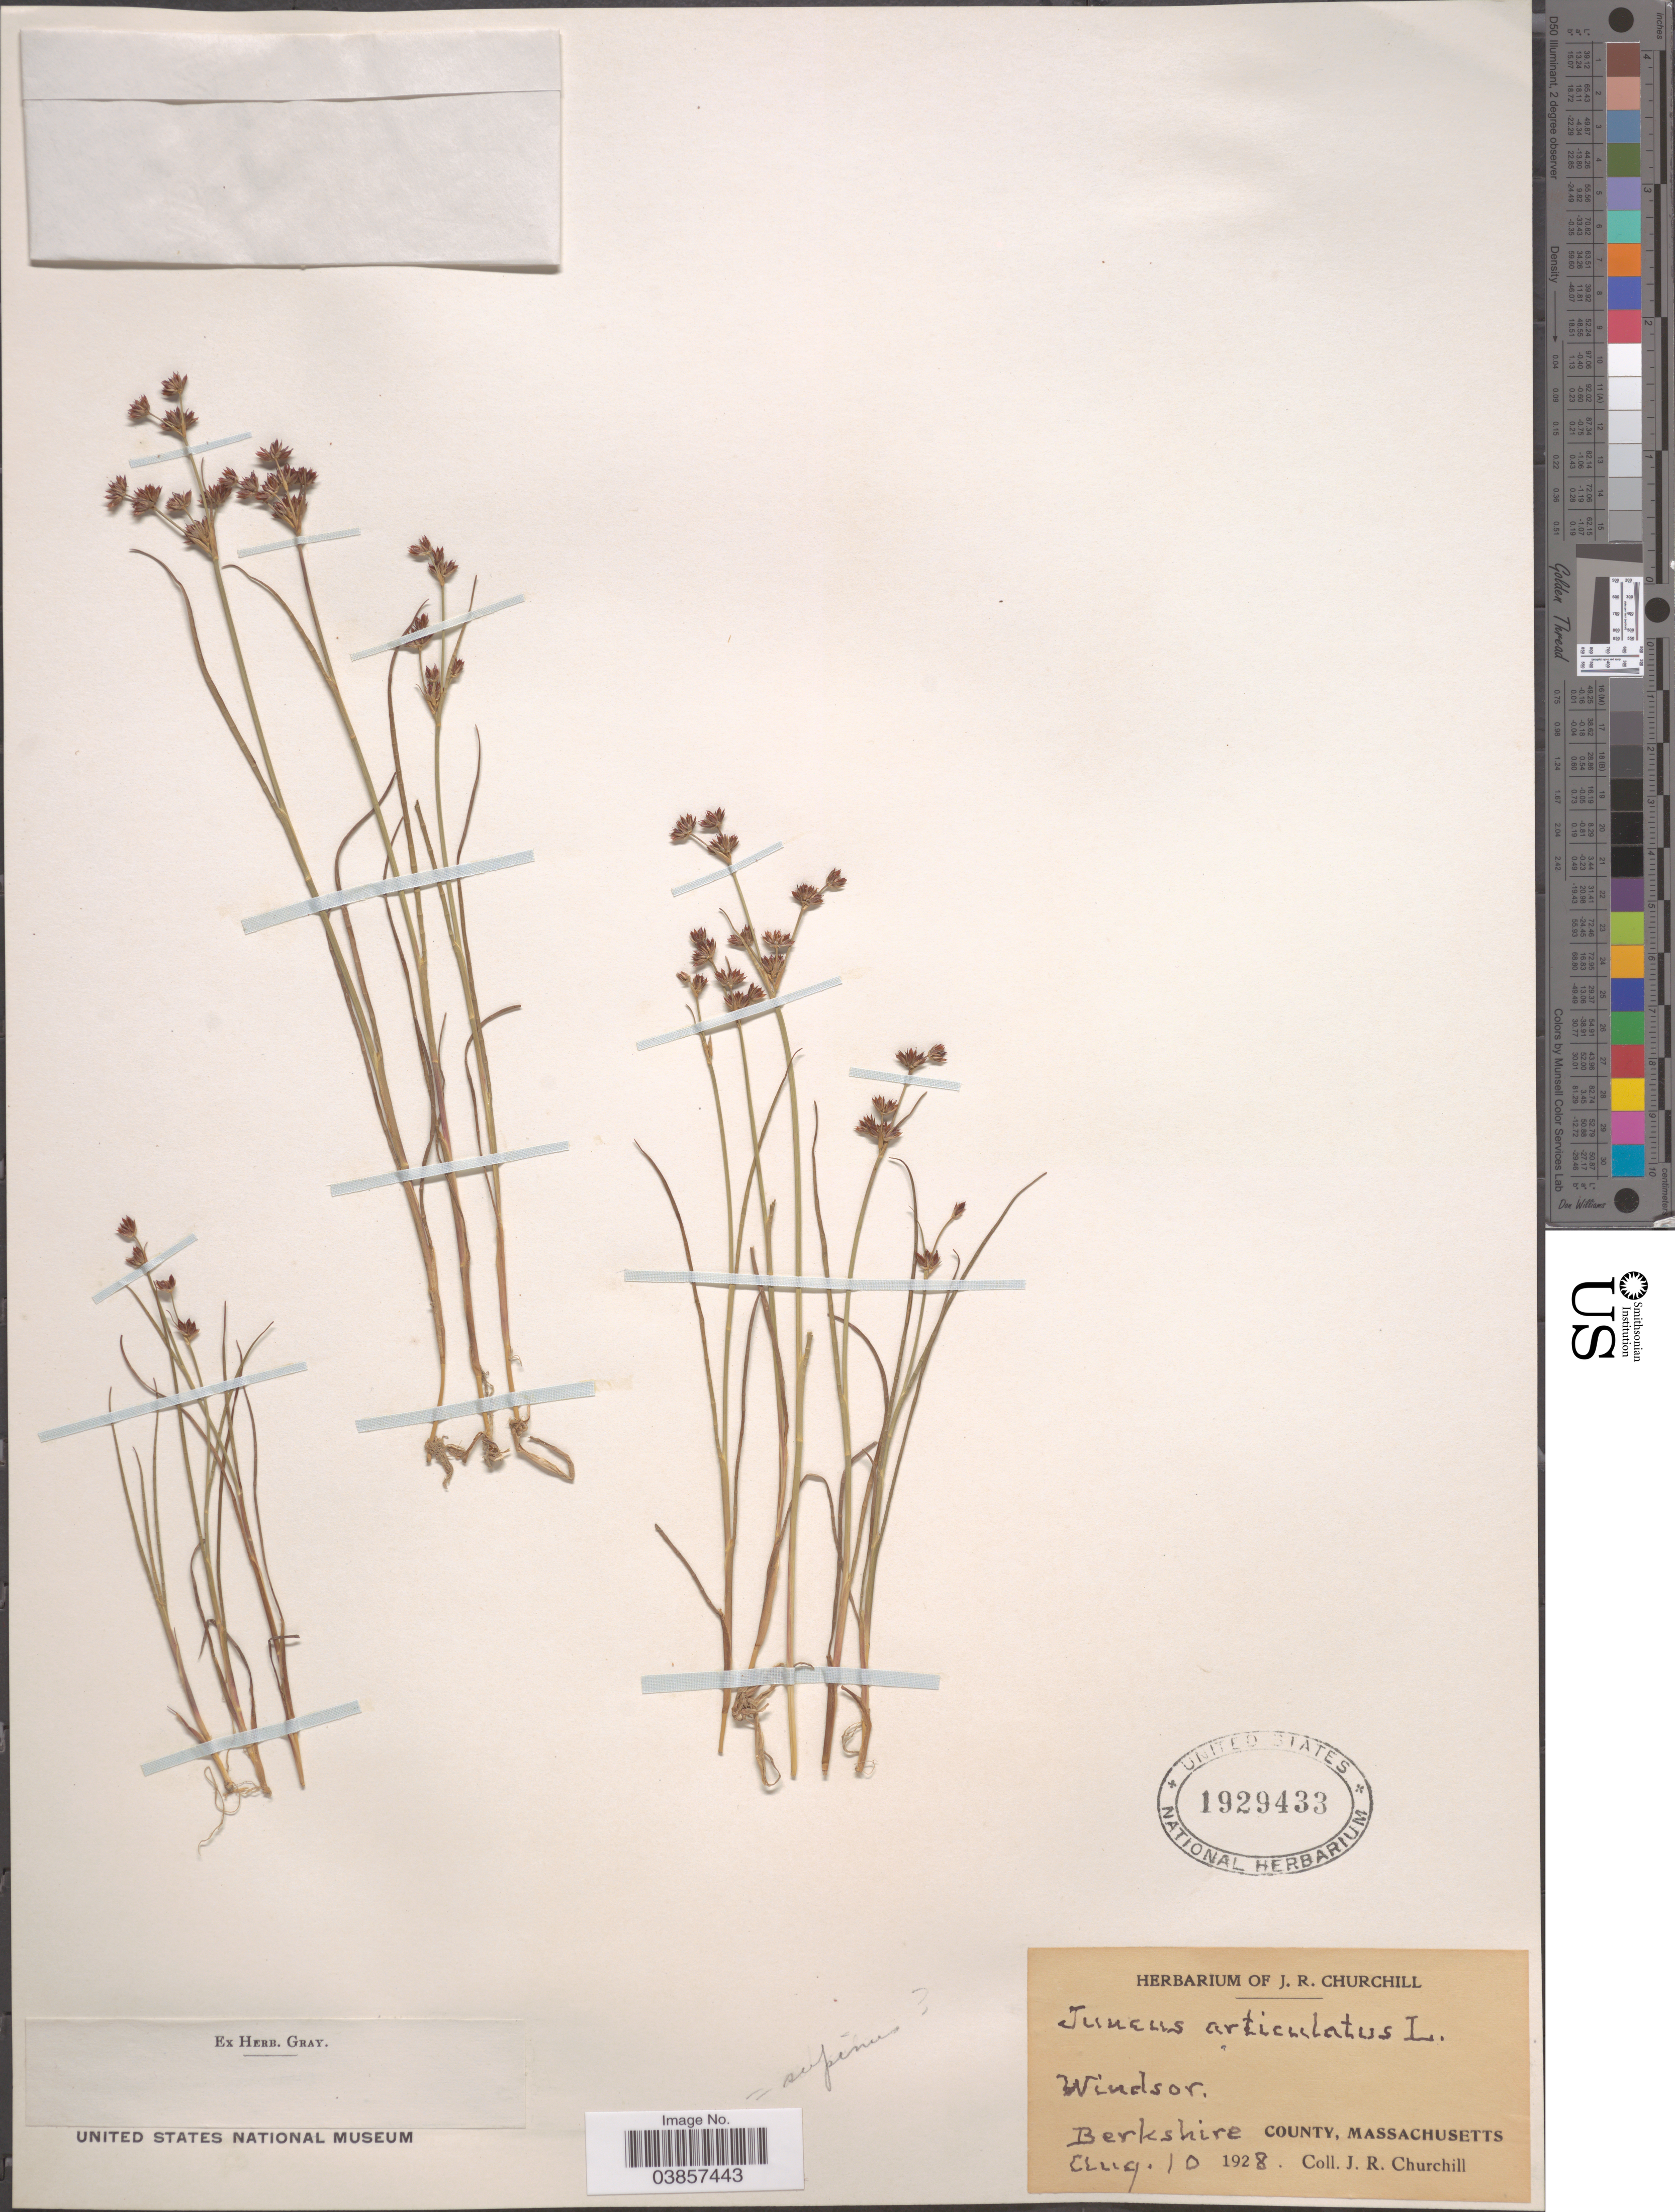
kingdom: Plantae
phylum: Tracheophyta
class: Liliopsida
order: Poales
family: Juncaceae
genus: Juncus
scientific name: Juncus supinus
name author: Moench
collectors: J. Churchill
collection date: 1928-08-10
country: United States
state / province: Massachusetts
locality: Windsor, Berkshire County.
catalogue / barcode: US 1929433